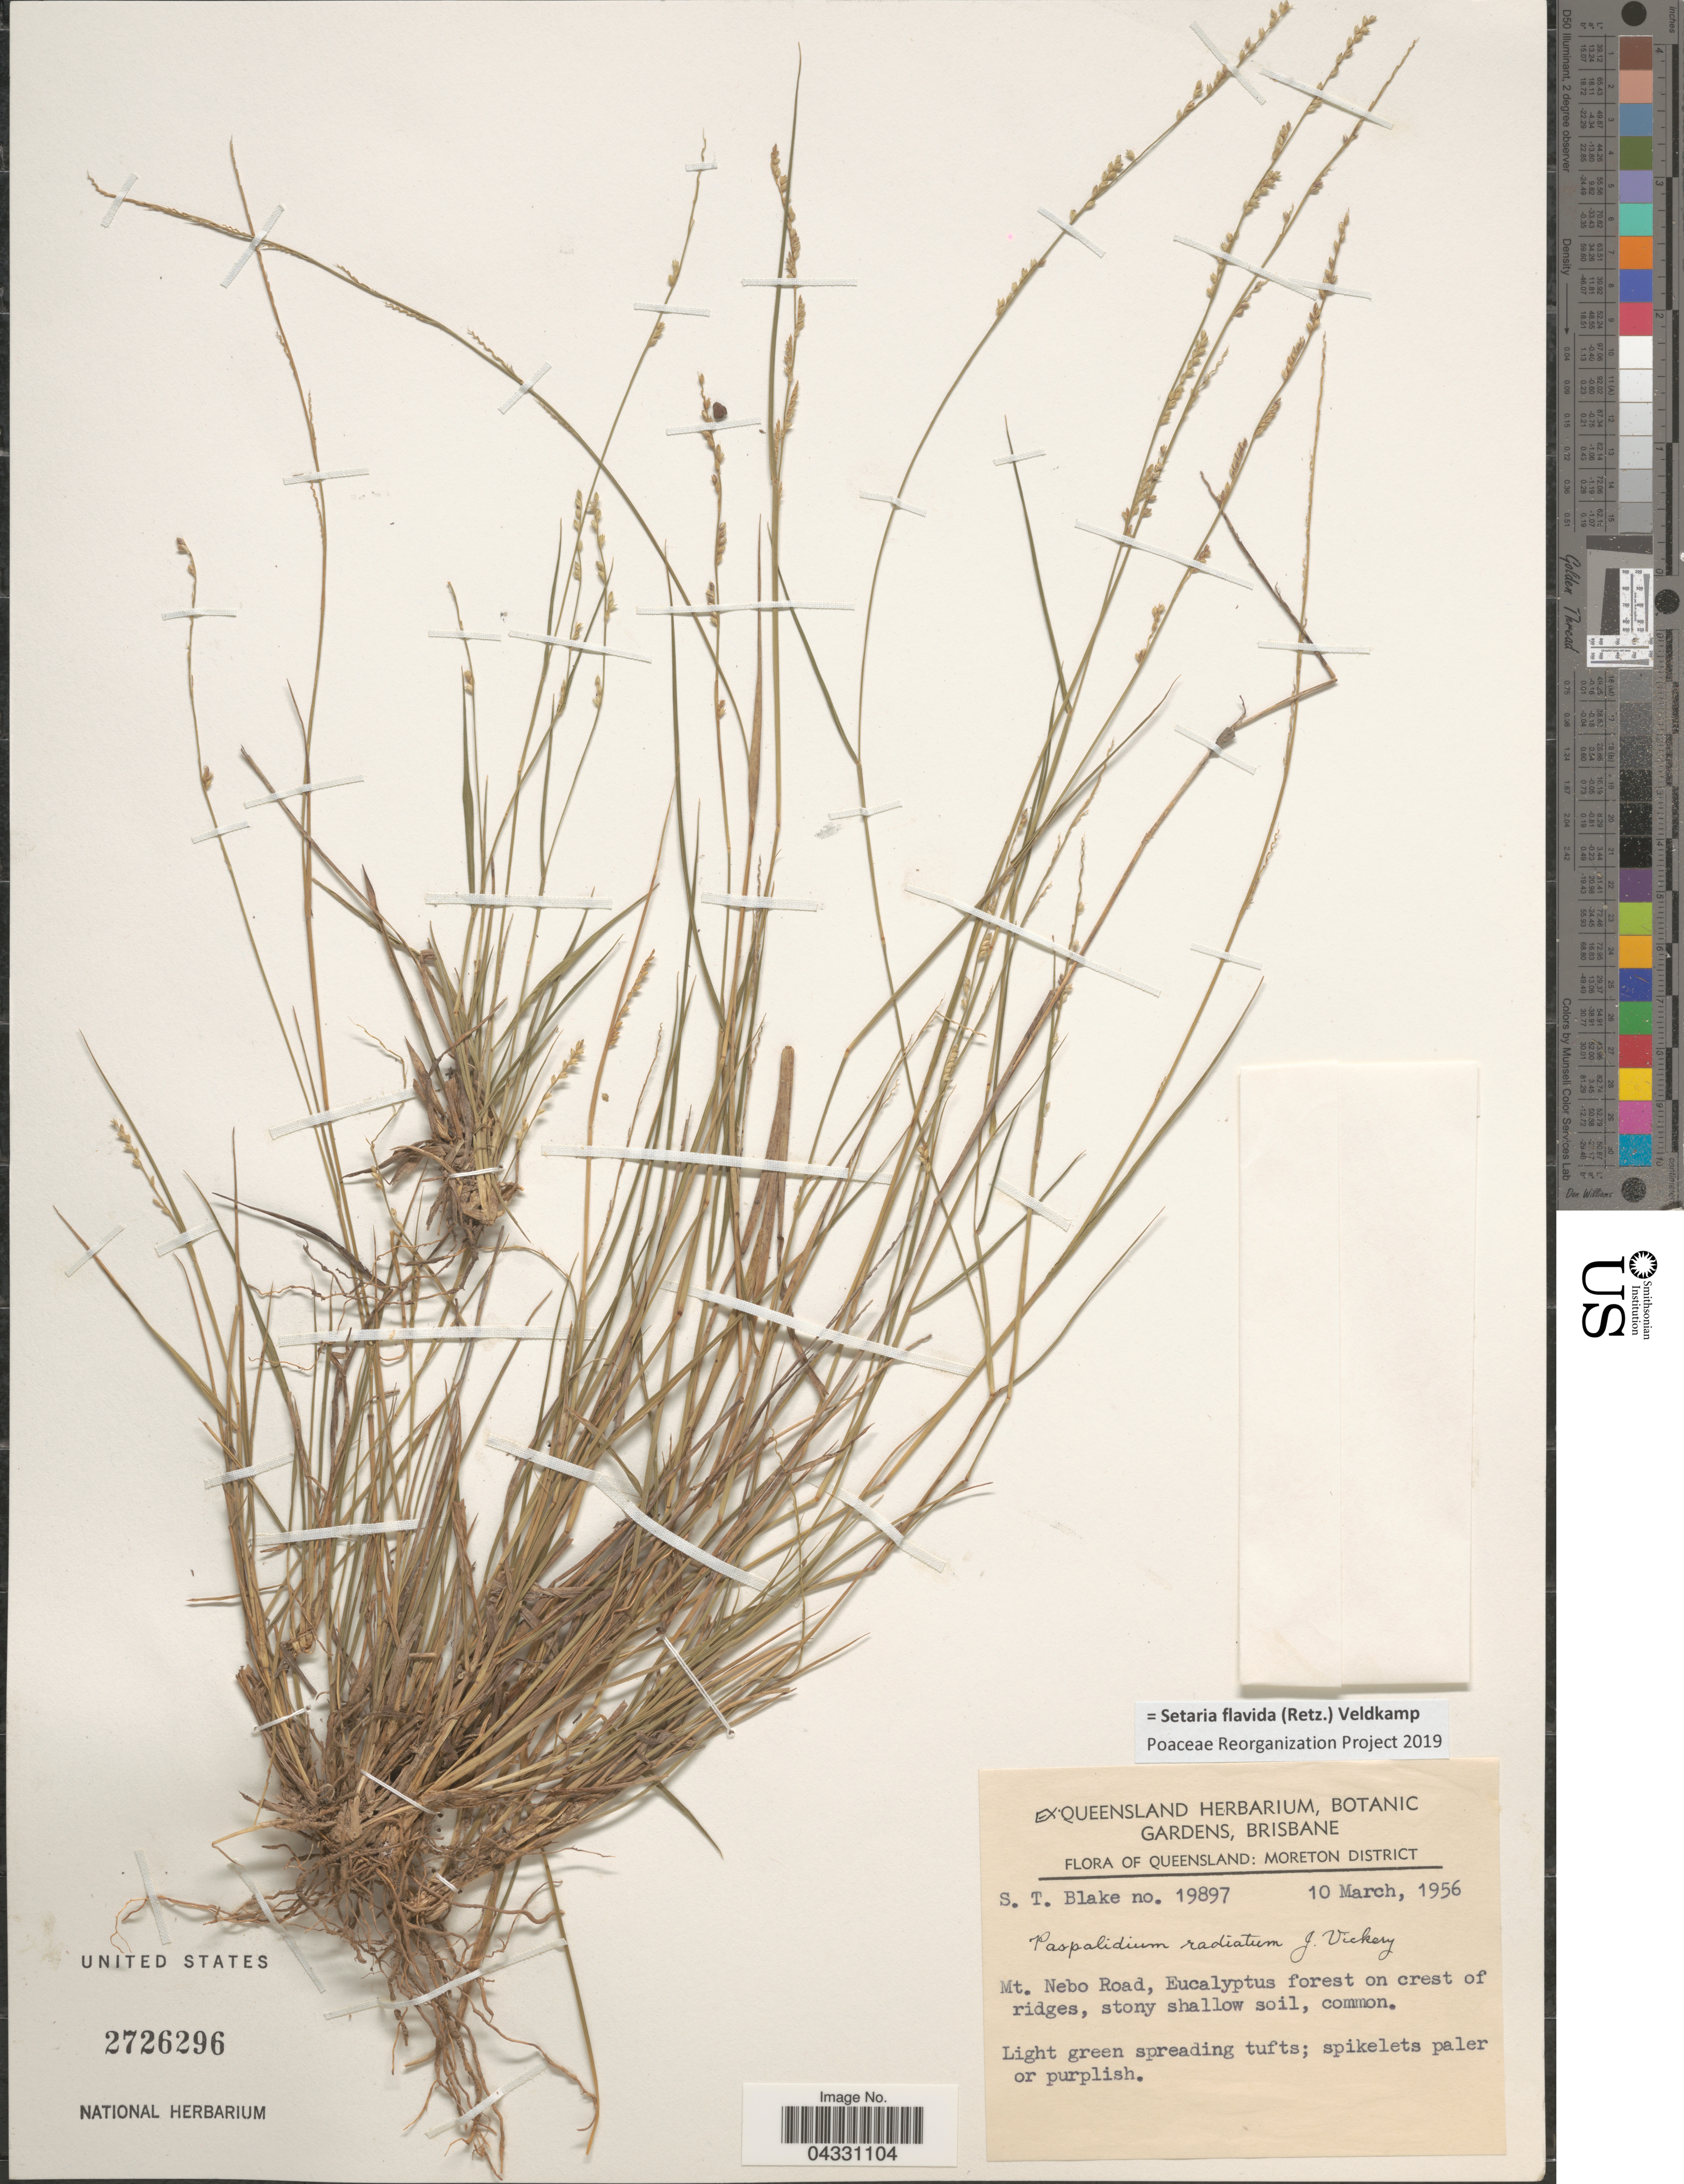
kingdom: Plantae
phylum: Tracheophyta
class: Liliopsida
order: Poales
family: Poaceae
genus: Setaria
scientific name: Setaria flavida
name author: (Retz.) Veldkamp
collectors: S. T. Blake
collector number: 19897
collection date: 1956-03-10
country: Australia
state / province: Queensland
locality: Moreton District. Mt. Nebo Road.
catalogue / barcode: US 2726296